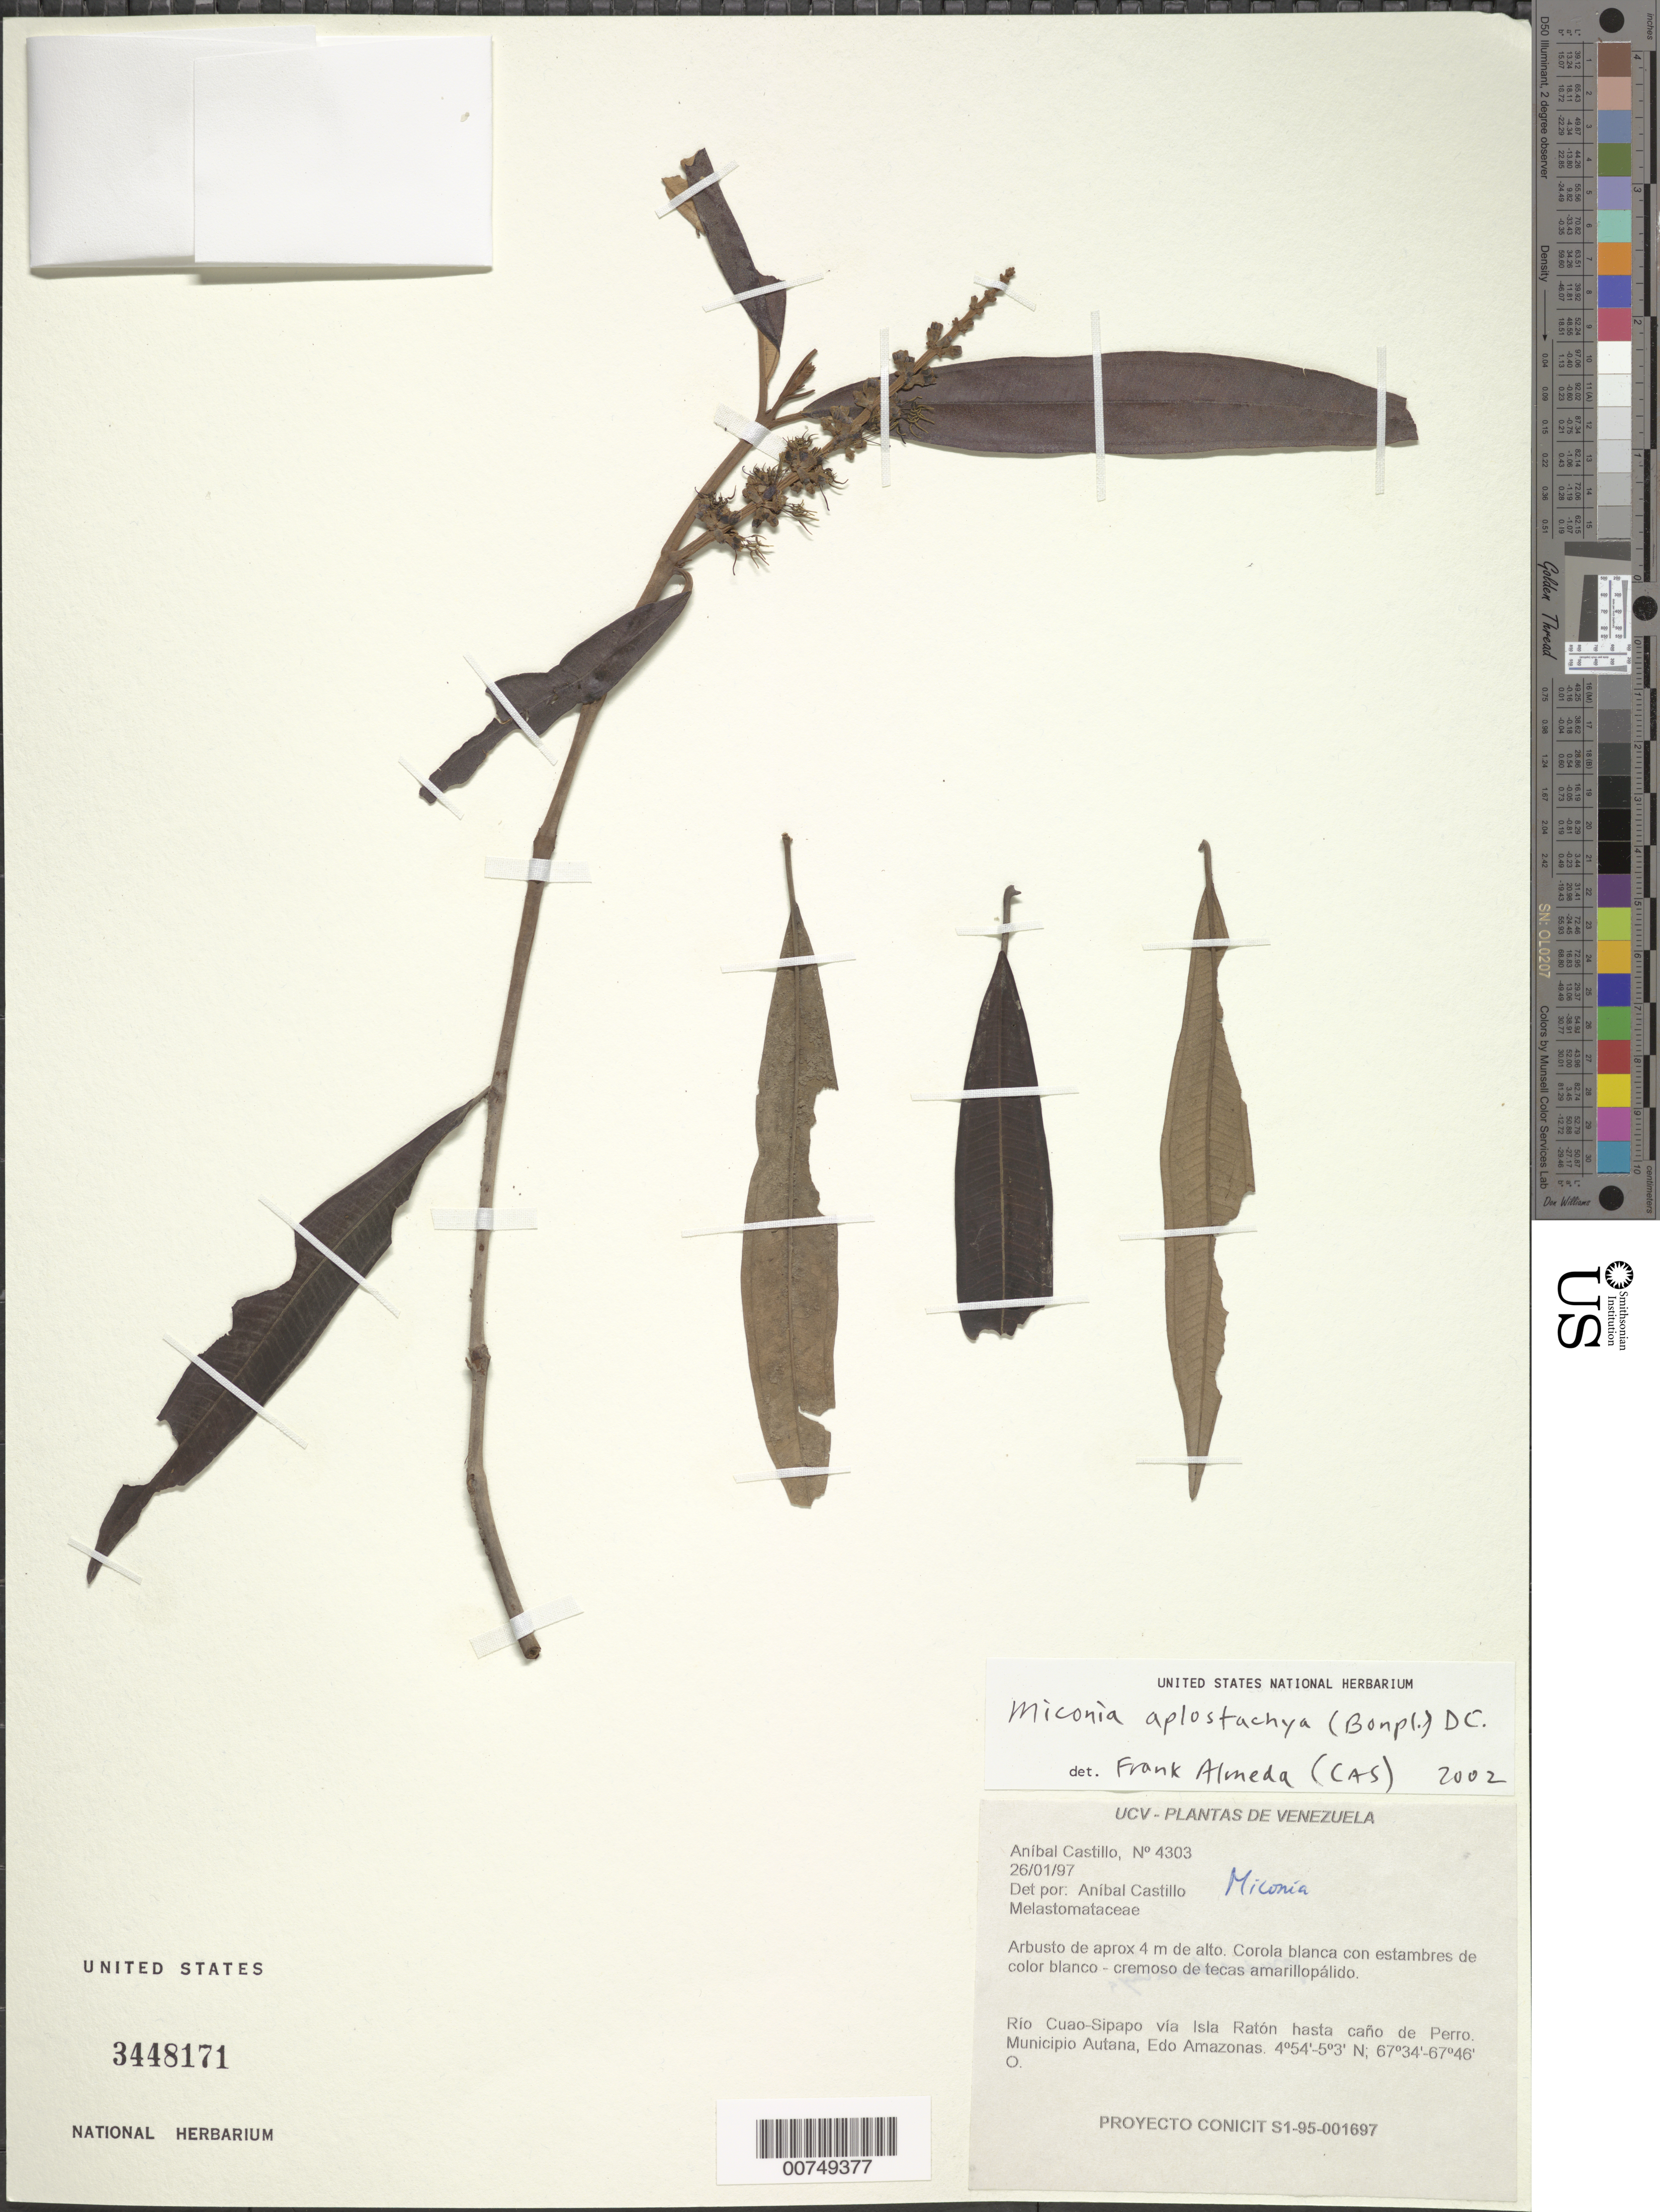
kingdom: Plantae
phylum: Tracheophyta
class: Magnoliopsida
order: Myrtales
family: Melastomataceae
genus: Miconia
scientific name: Miconia aplostachya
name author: (Bonpl.) DC.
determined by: Almeda, F.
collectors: A. Castillo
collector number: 4303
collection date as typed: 26-Jan-97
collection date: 1997-01-26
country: Venezuela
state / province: Amazonas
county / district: Autana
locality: Mun. Autana, Río Cuao, Sipapo via Isla de Raton hasta Caño de Perro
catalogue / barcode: US 3448171